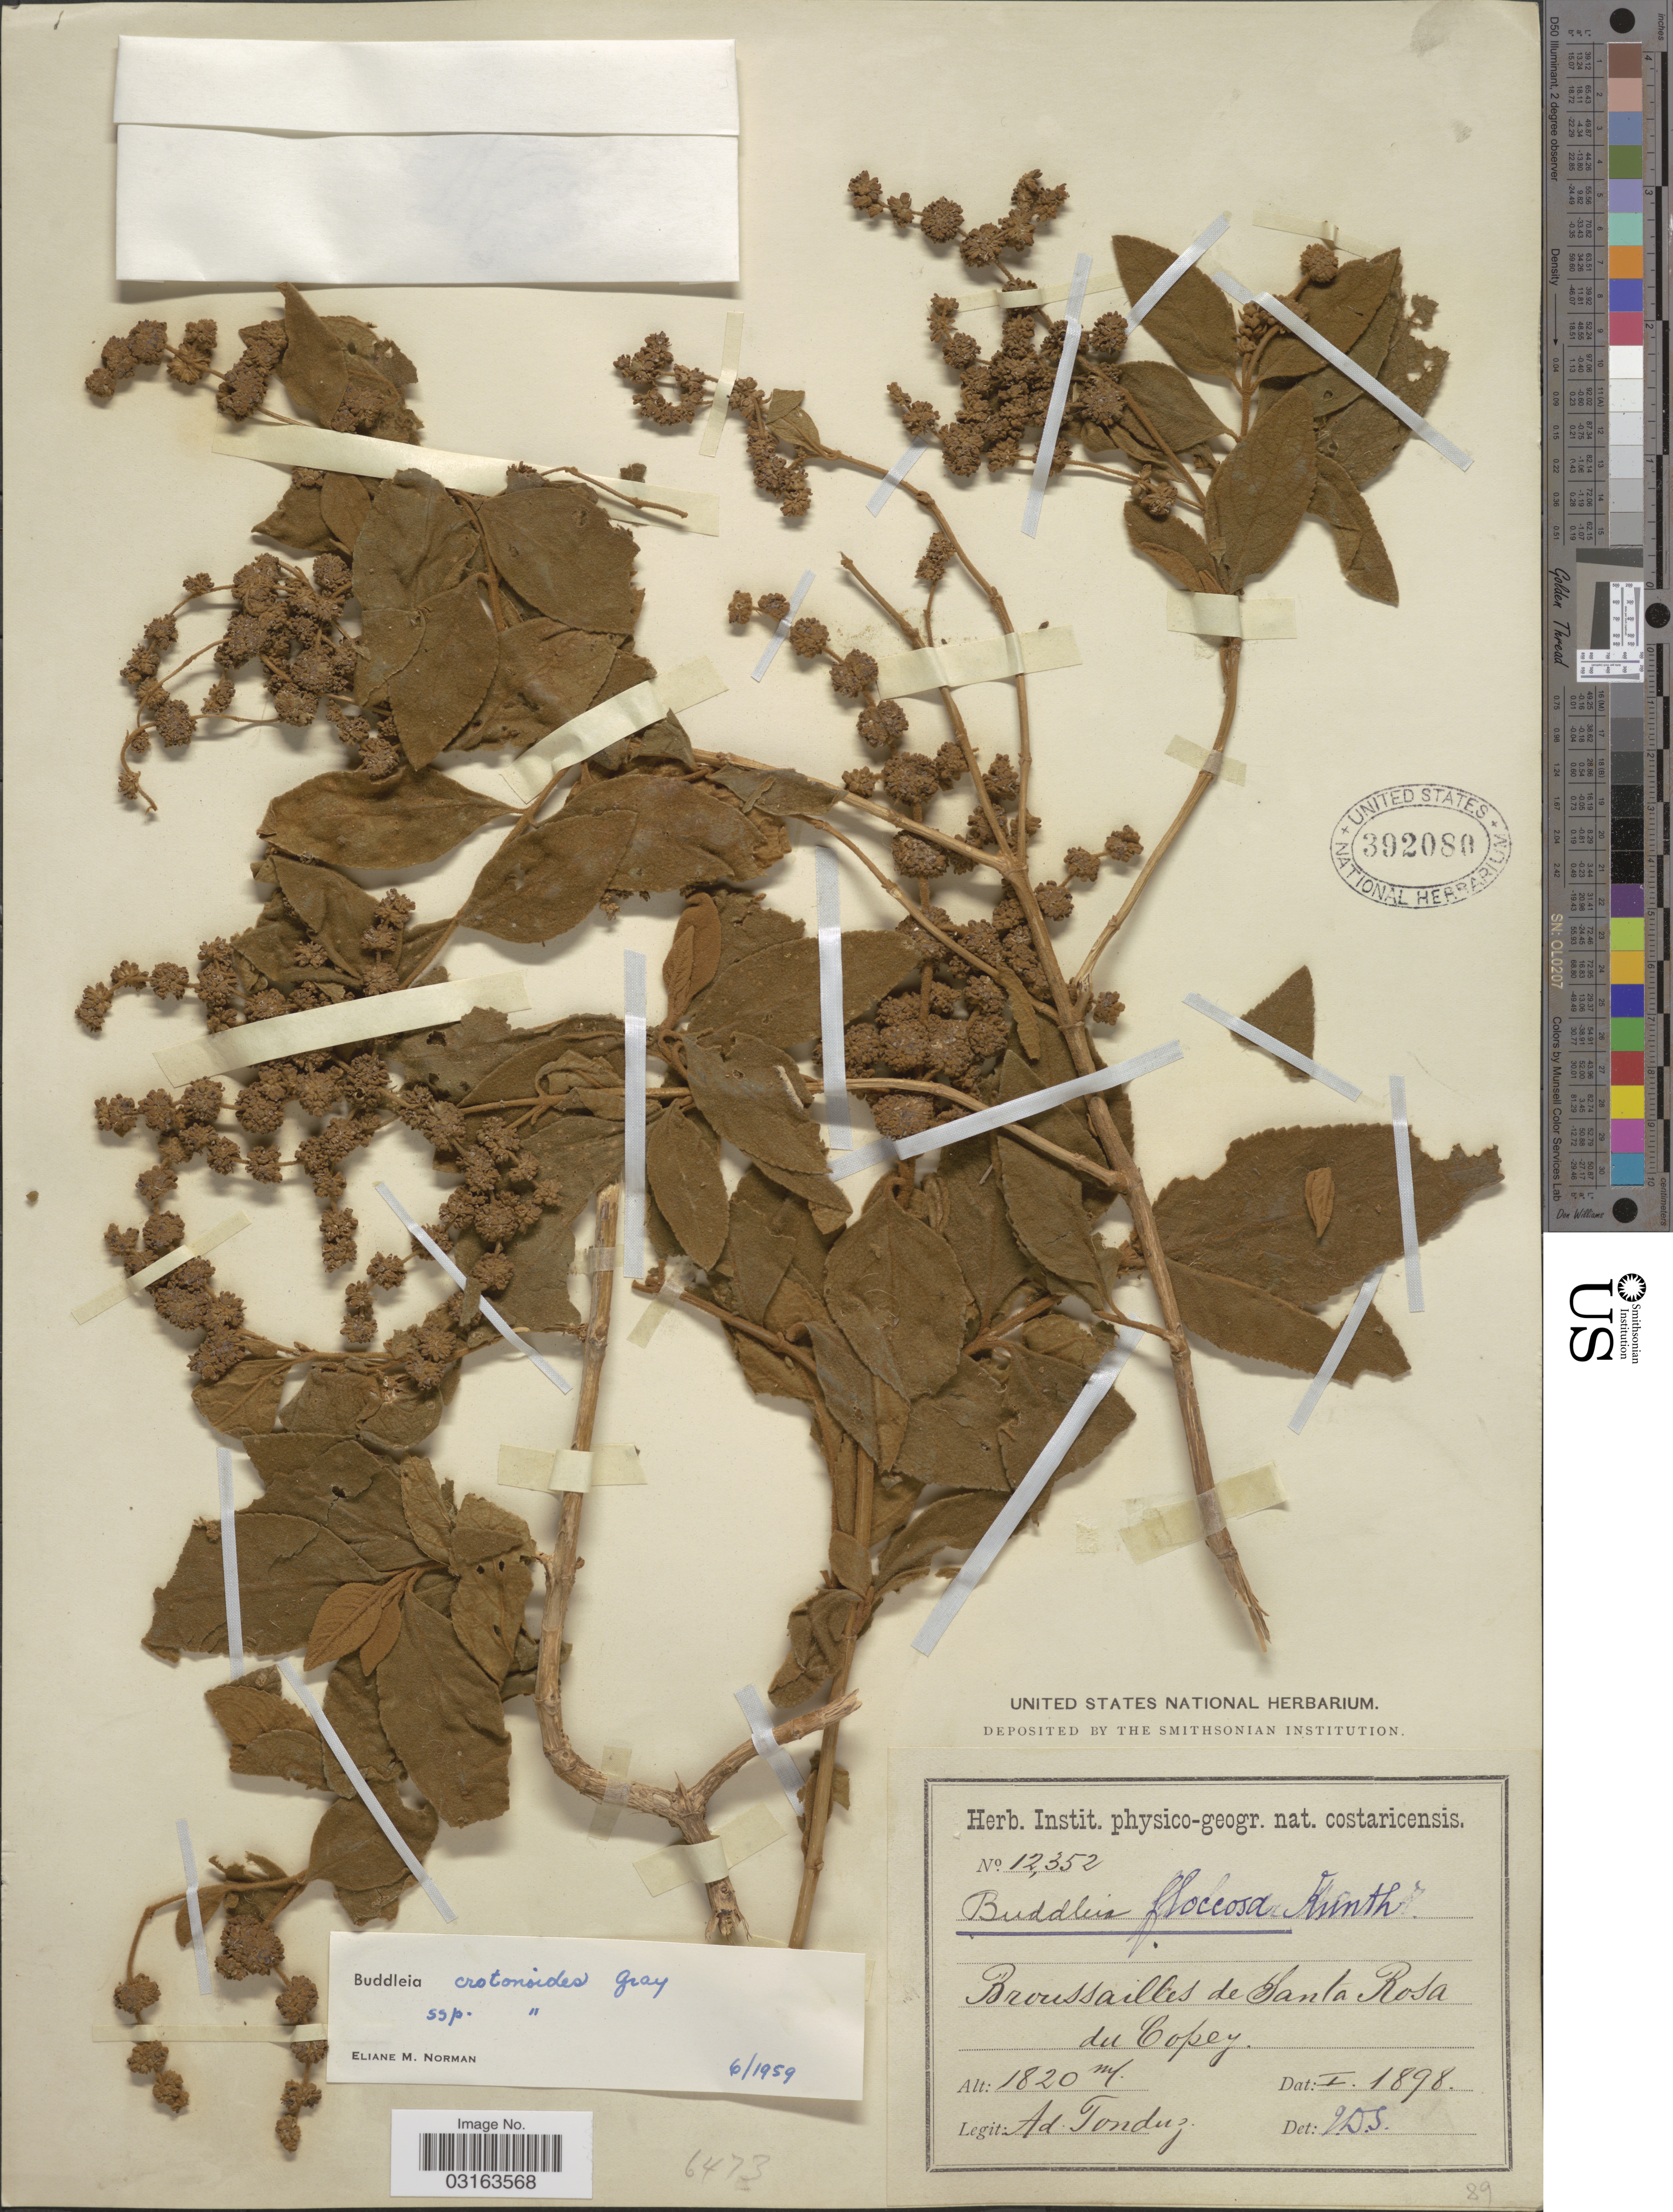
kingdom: Plantae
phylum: Tracheophyta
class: Magnoliopsida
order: Lamiales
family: Scrophulariaceae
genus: Buddleja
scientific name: Buddleja crotonoides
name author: A. Gray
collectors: A. Tonduz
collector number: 12352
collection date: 1898-01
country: Costa Rica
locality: Broussailles de Santa Rosa du Copey.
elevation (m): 1820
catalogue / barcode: US 392080